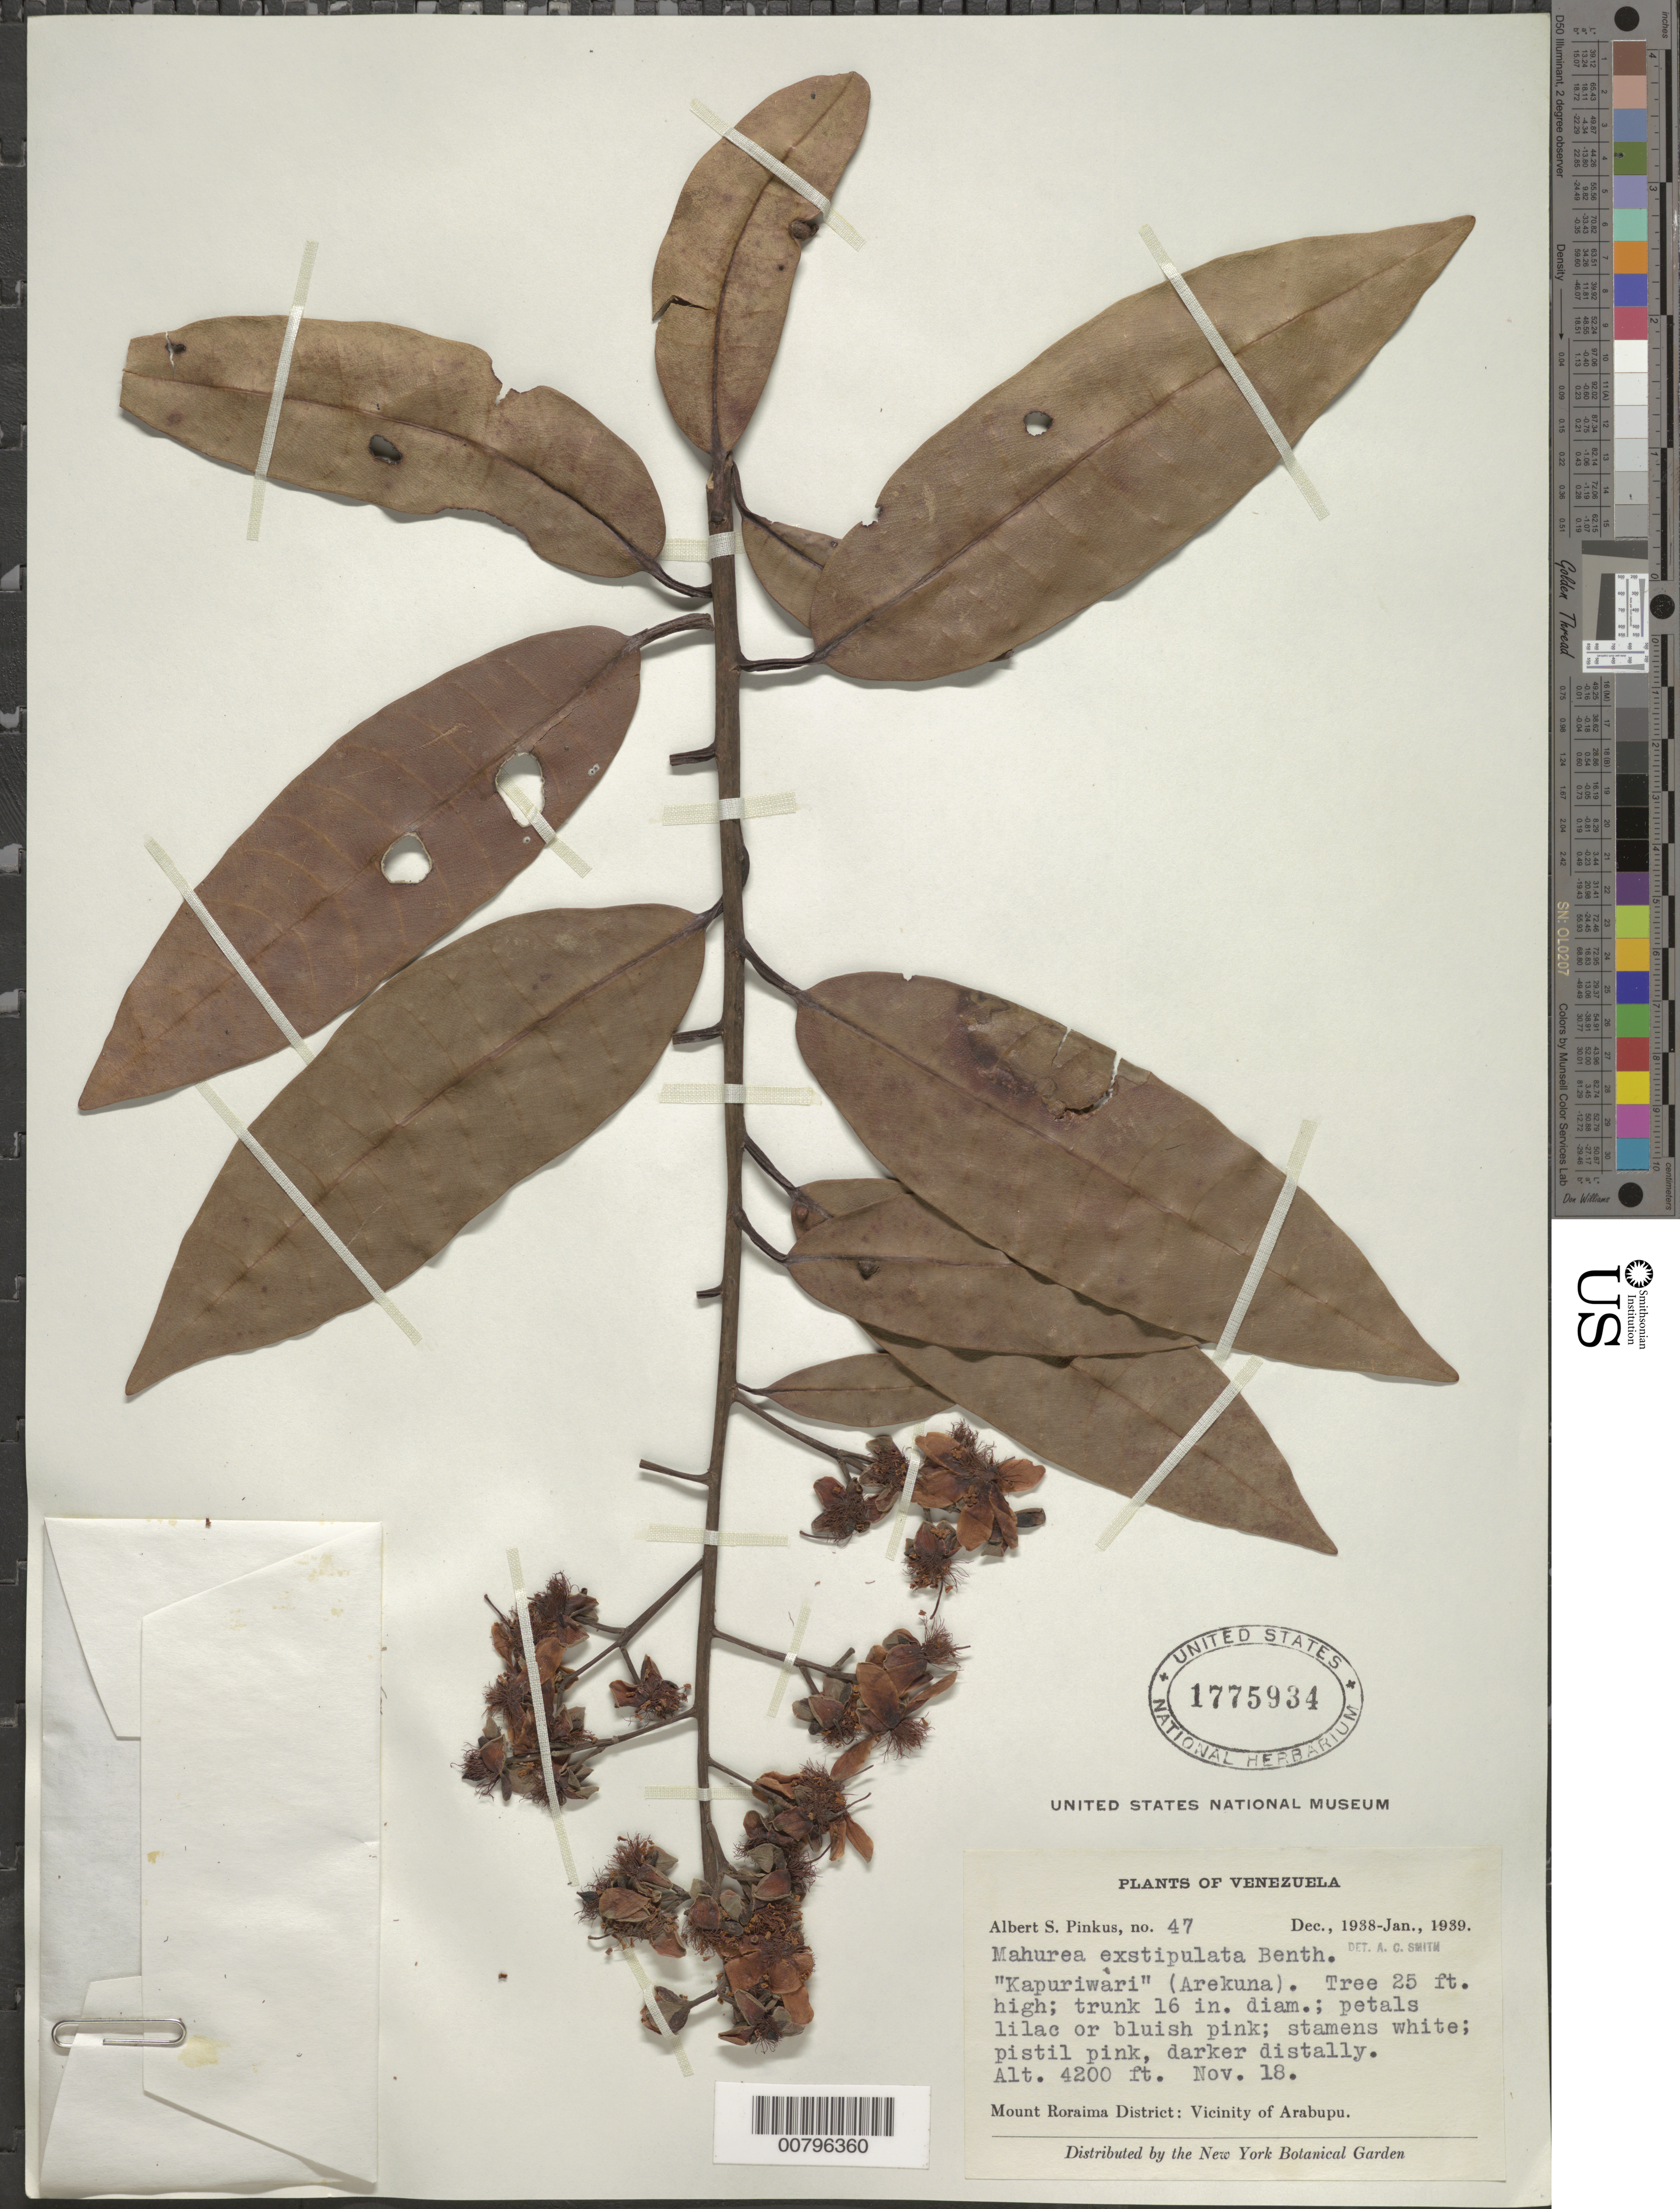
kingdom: Plantae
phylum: Tracheophyta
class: Magnoliopsida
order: Malpighiales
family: Calophyllaceae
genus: Mahurea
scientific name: Mahurea exstipulata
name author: Benth.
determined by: Smith, A. C.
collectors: A. Pinkus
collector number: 47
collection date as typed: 18-Nov-38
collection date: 1938-11-18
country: Venezuela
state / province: Bolívar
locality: Mt. Roraima District; vic of Arabupu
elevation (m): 1280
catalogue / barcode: US 1775934